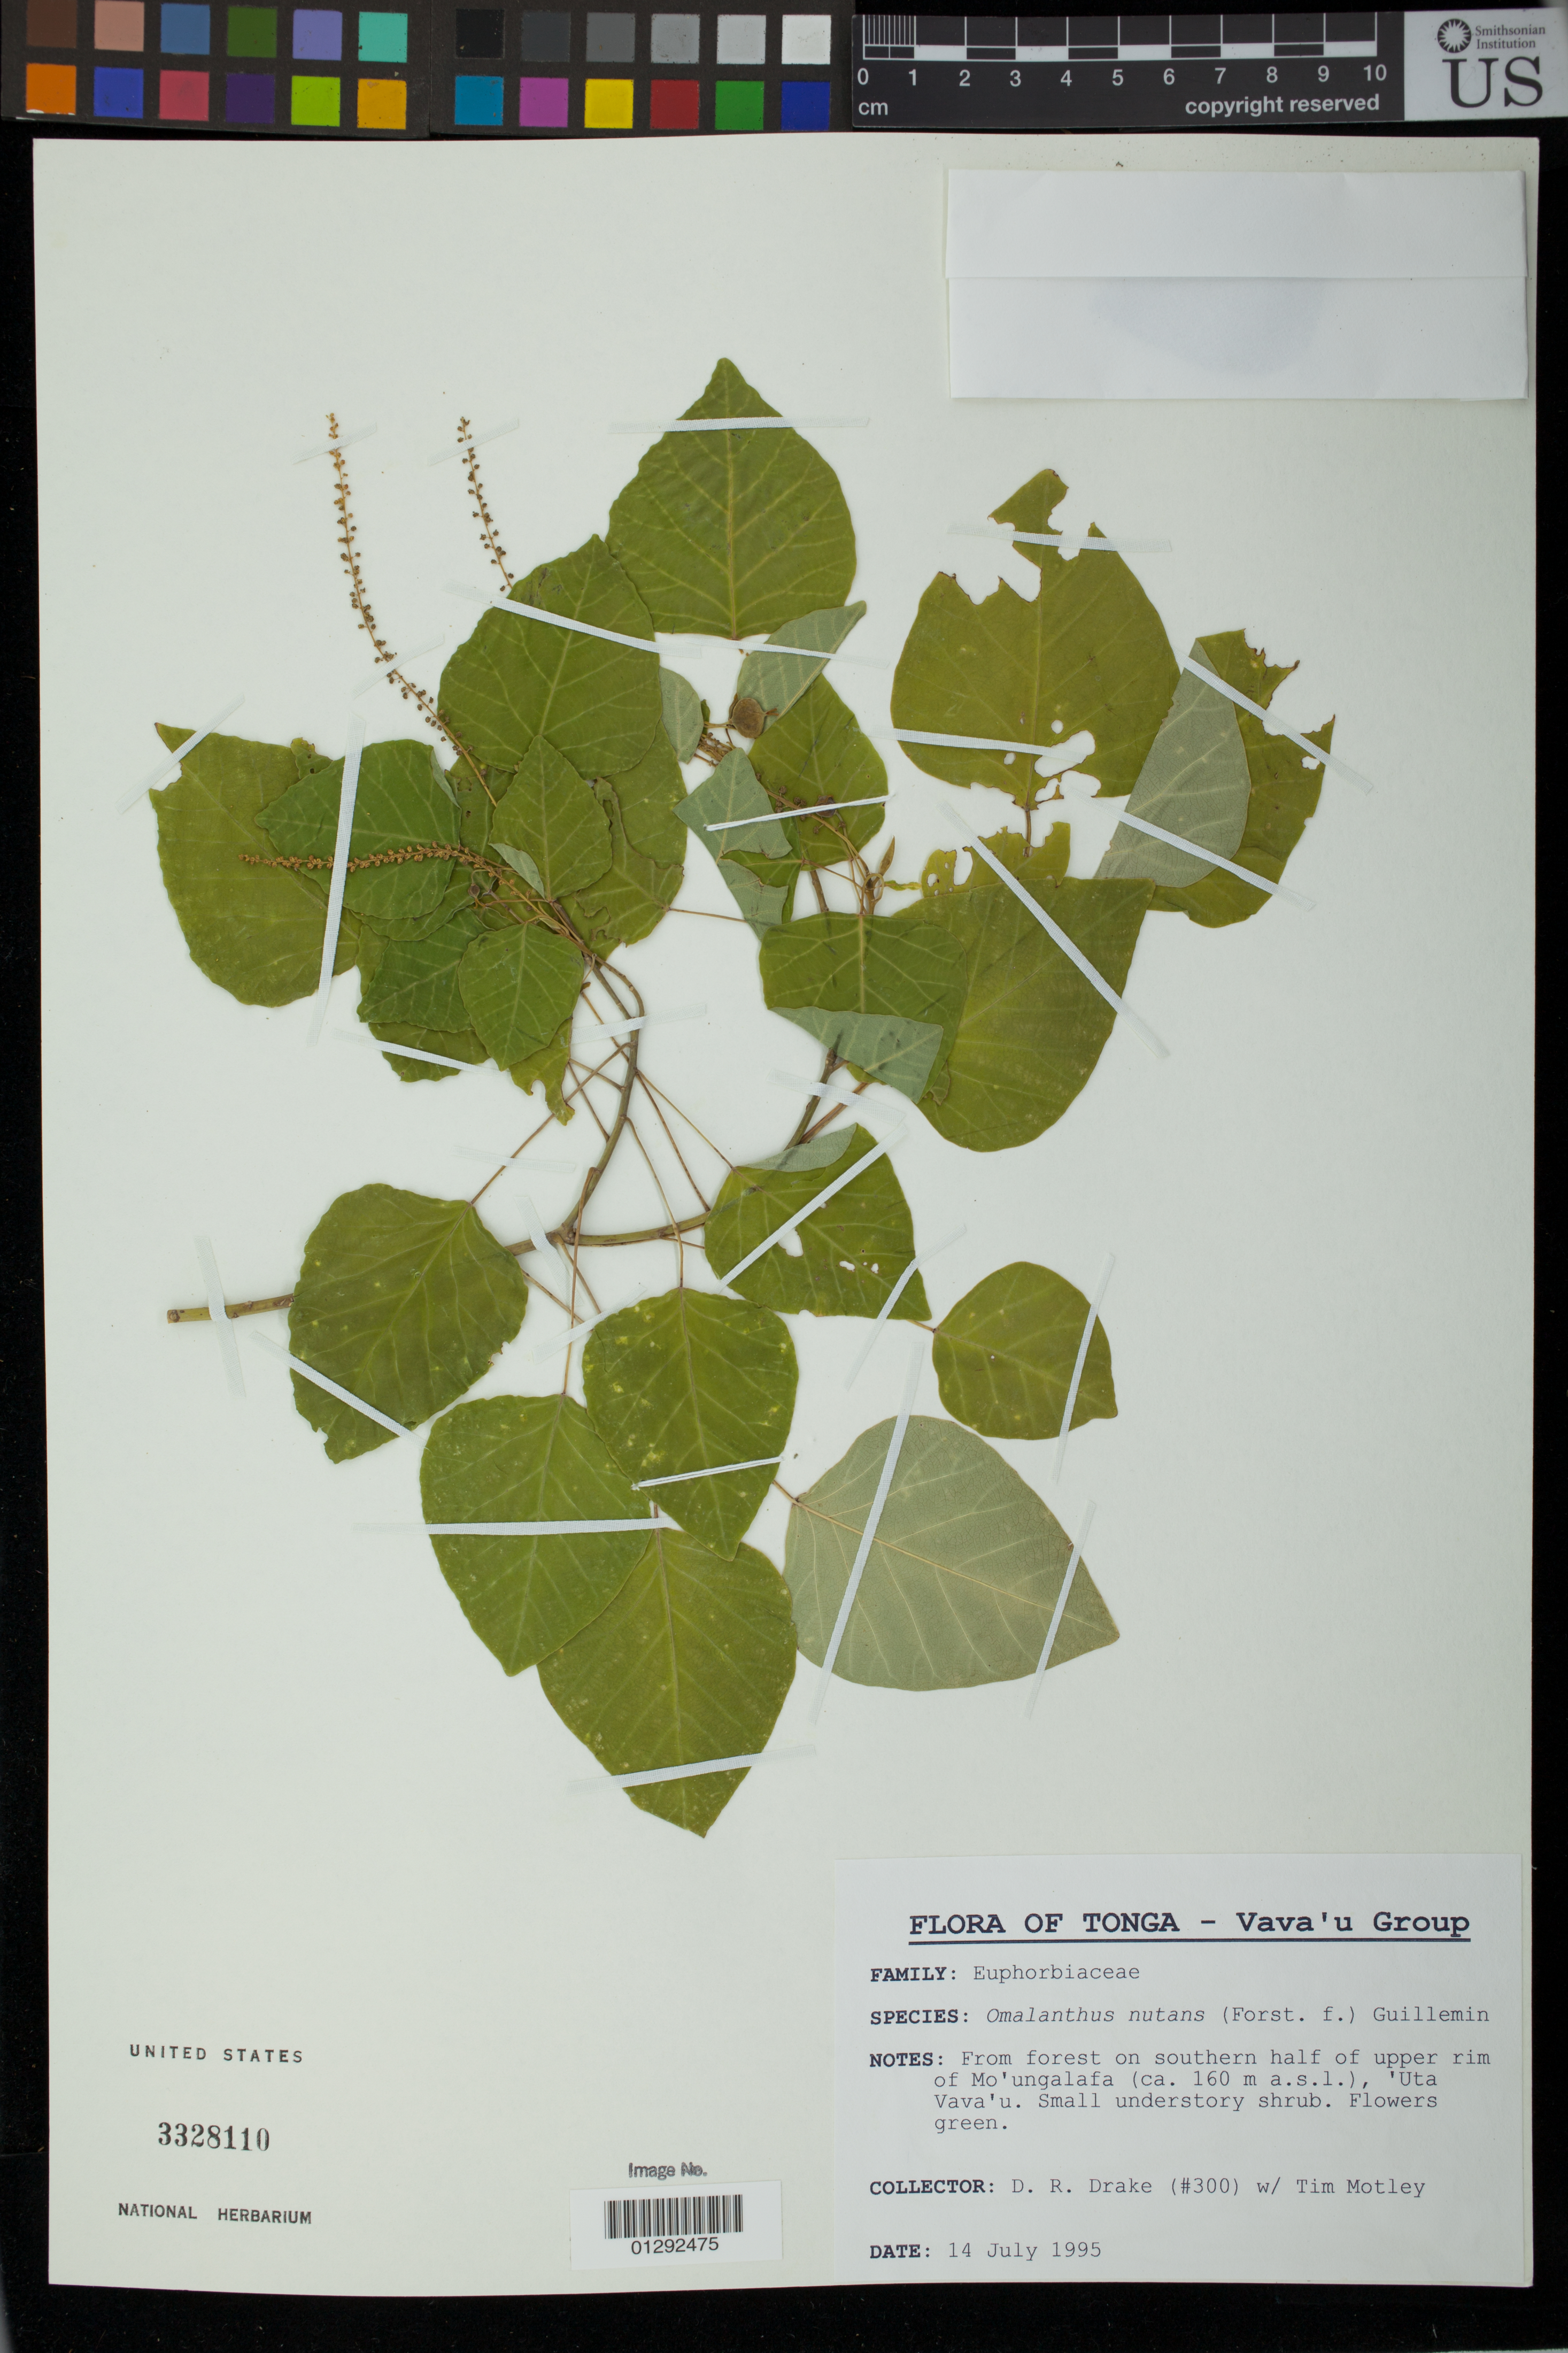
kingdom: Plantae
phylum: Tracheophyta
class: Magnoliopsida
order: Malpighiales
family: Euphorbiaceae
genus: Homalanthus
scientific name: Homalanthus nutans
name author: (G. Forst.) Guill.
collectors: D.R. Drake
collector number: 300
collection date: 1995-07-14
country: Tonga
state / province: Vava'u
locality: Tonga - Vava'u Group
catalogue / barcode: US 3328110